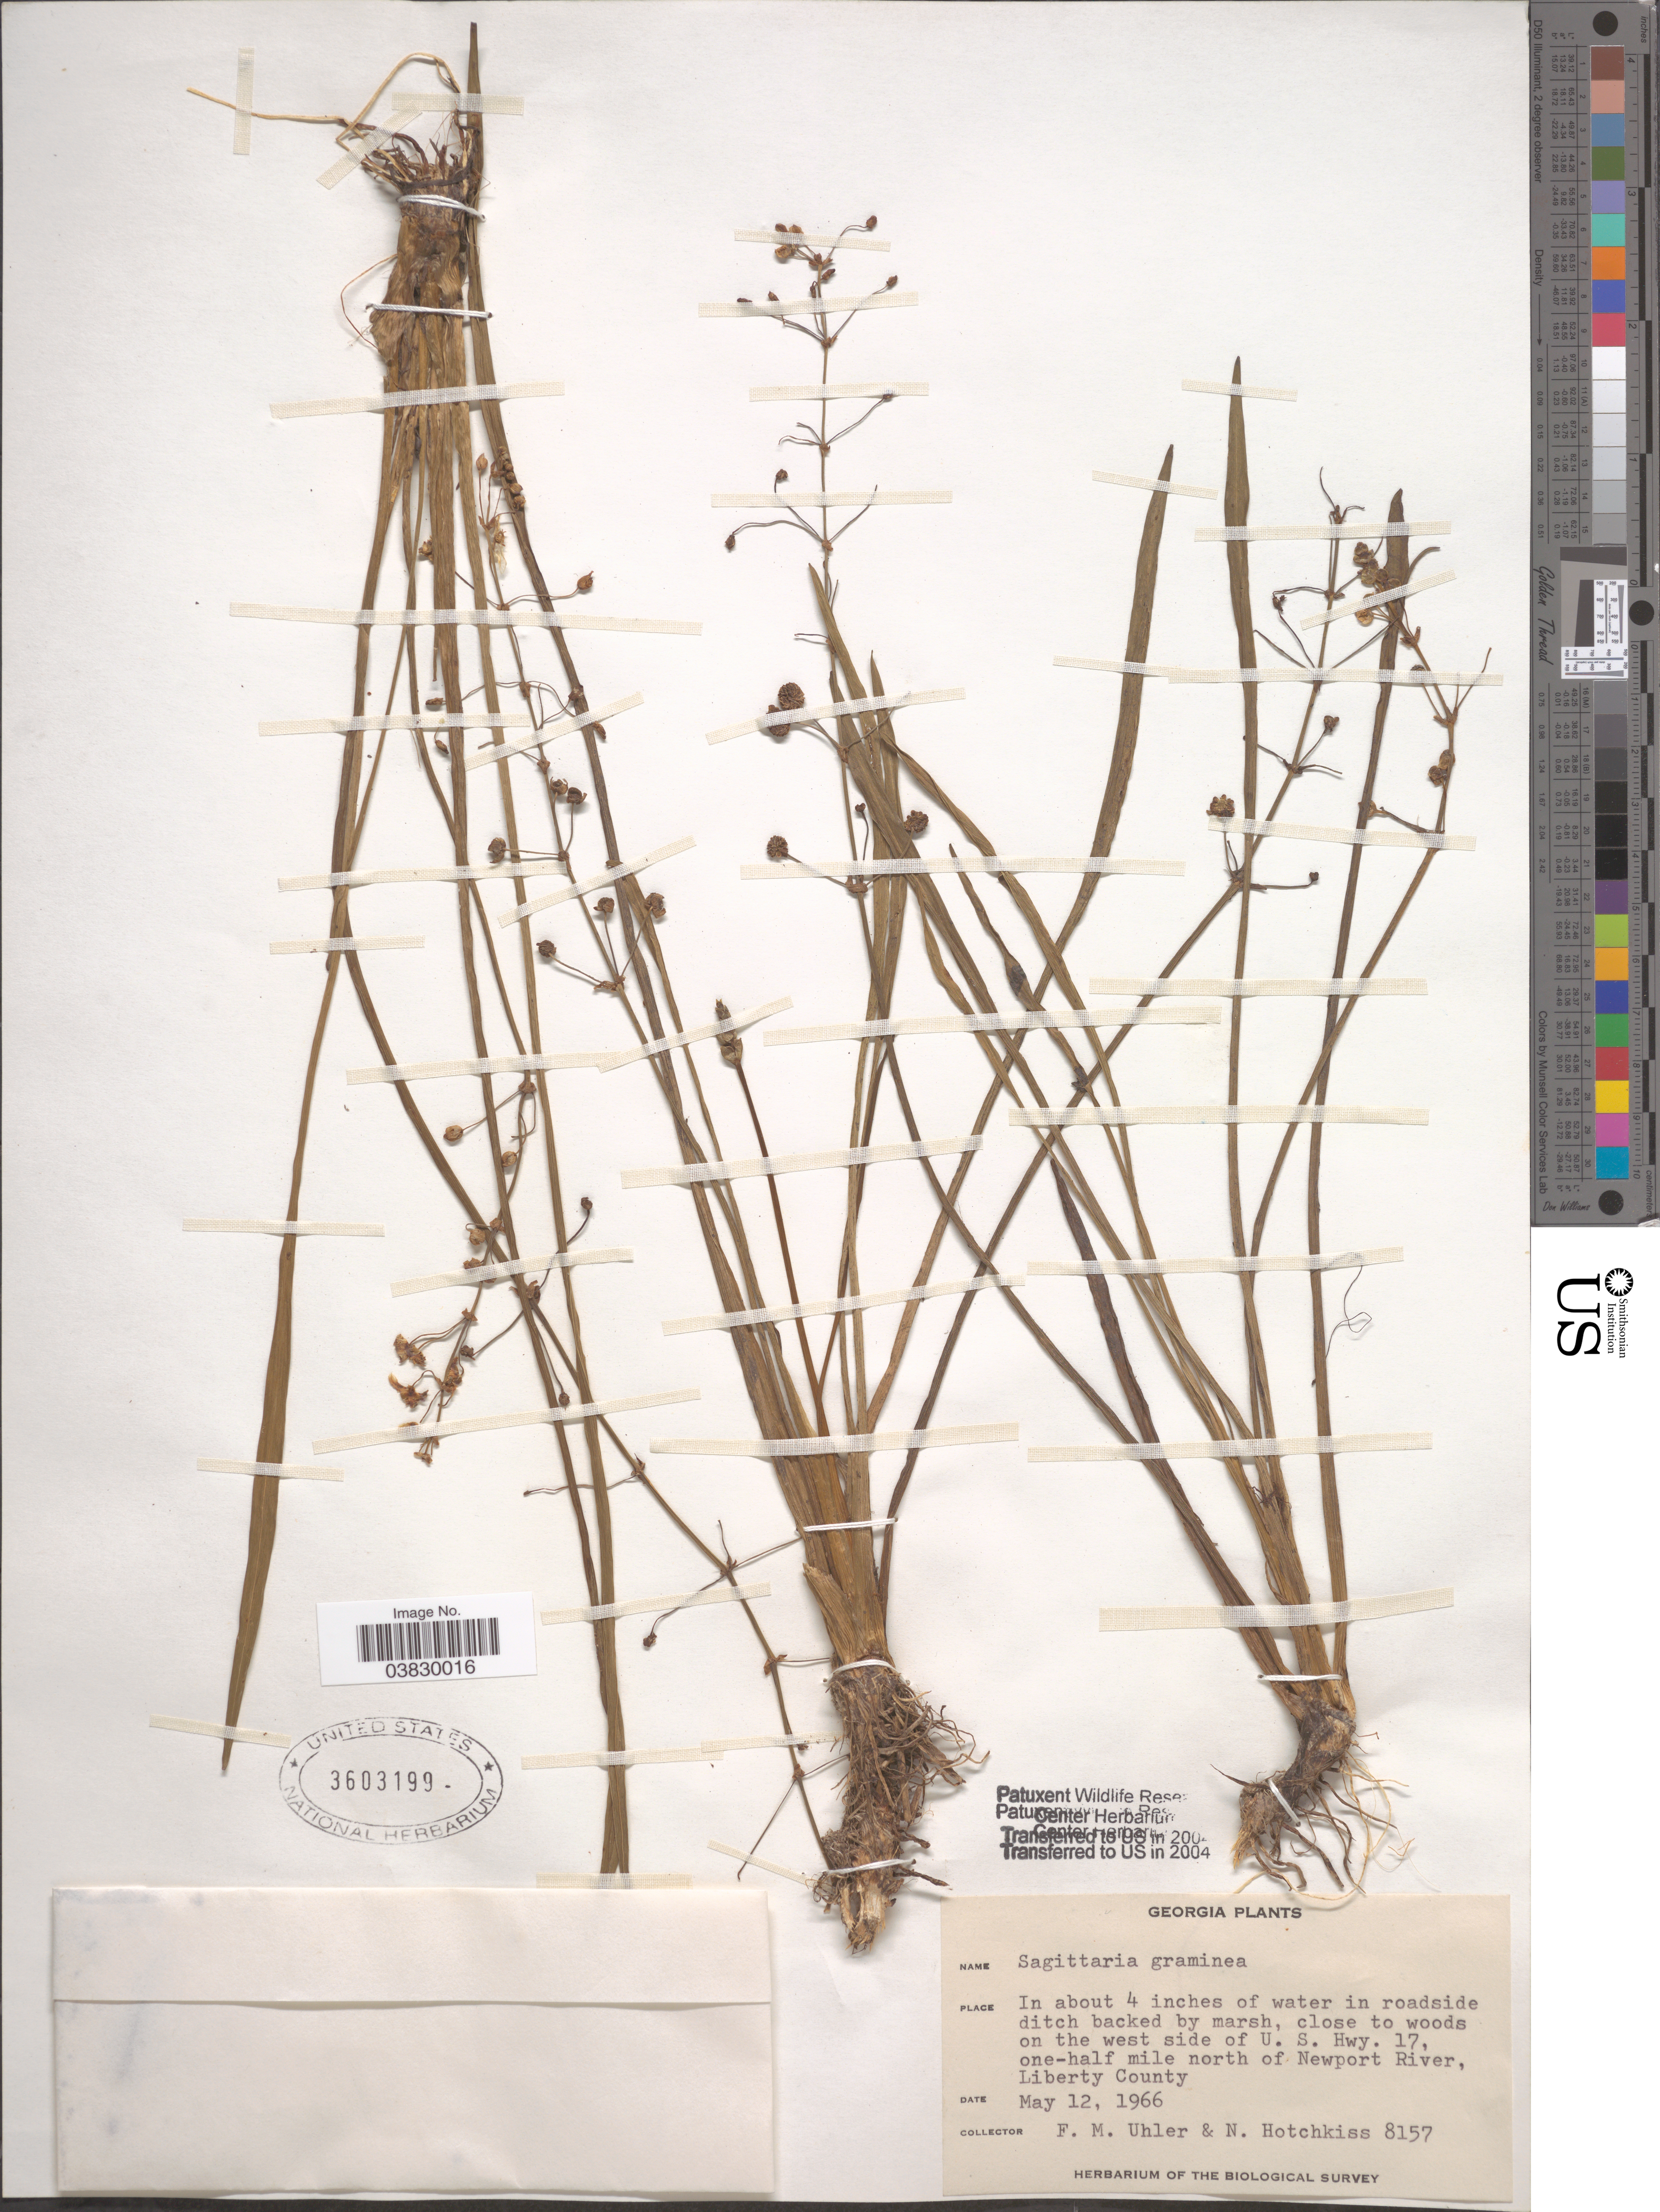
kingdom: Plantae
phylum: Tracheophyta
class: Liliopsida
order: Alismatales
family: Alismataceae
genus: Sagittaria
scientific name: Sagittaria graminea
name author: Michx.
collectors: F. M. Uhler & N. Hotchkiss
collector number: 8157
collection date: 1966-05-12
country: United States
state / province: Georgia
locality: In about 4 inches of water in roadside ditch backed by marsh, close to woods on the west side of U.S. Hwy. 17, one-half mile north of Newport River, Liberty County.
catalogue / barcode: US 3603199